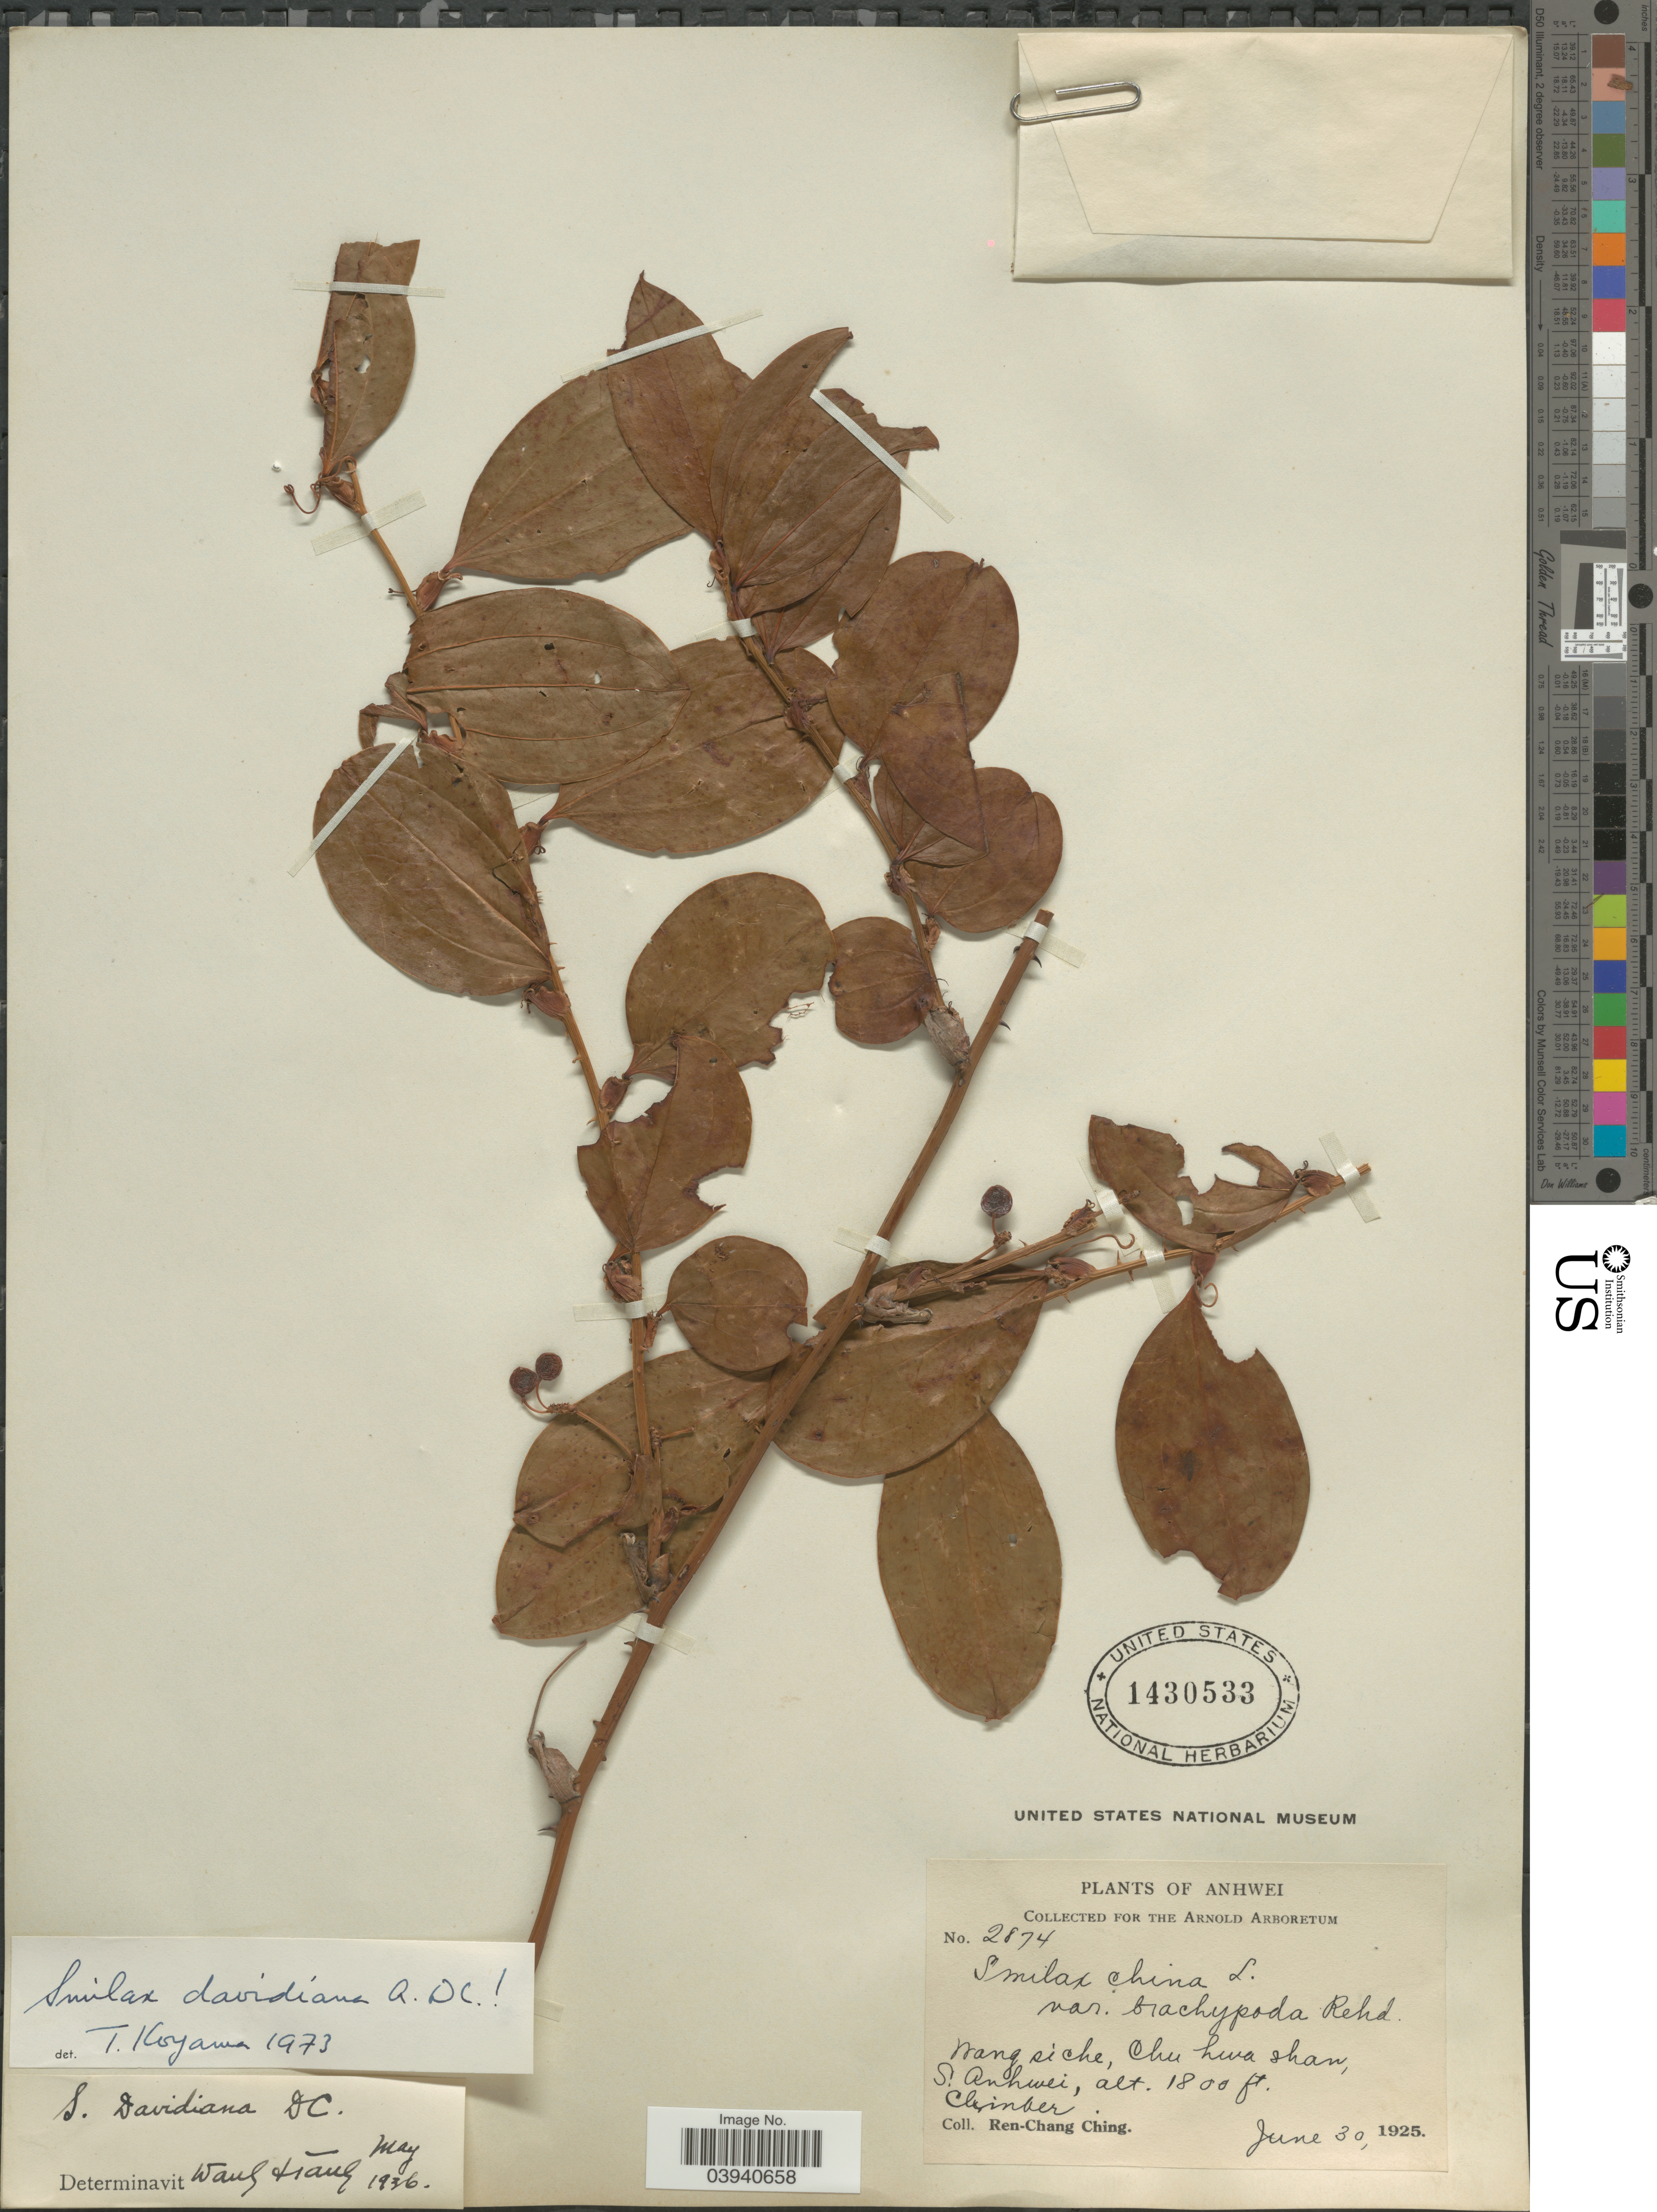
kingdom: Plantae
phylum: Tracheophyta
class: Liliopsida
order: Liliales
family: Smilacaceae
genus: Smilax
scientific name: Smilax davidiana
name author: A. DC.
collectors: R. C. Ching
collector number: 2874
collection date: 1925-06-30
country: China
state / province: Anhui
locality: Anhwei. Wang siche, Chu hwa shaw, S. Anhwei.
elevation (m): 549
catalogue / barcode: US 1430533